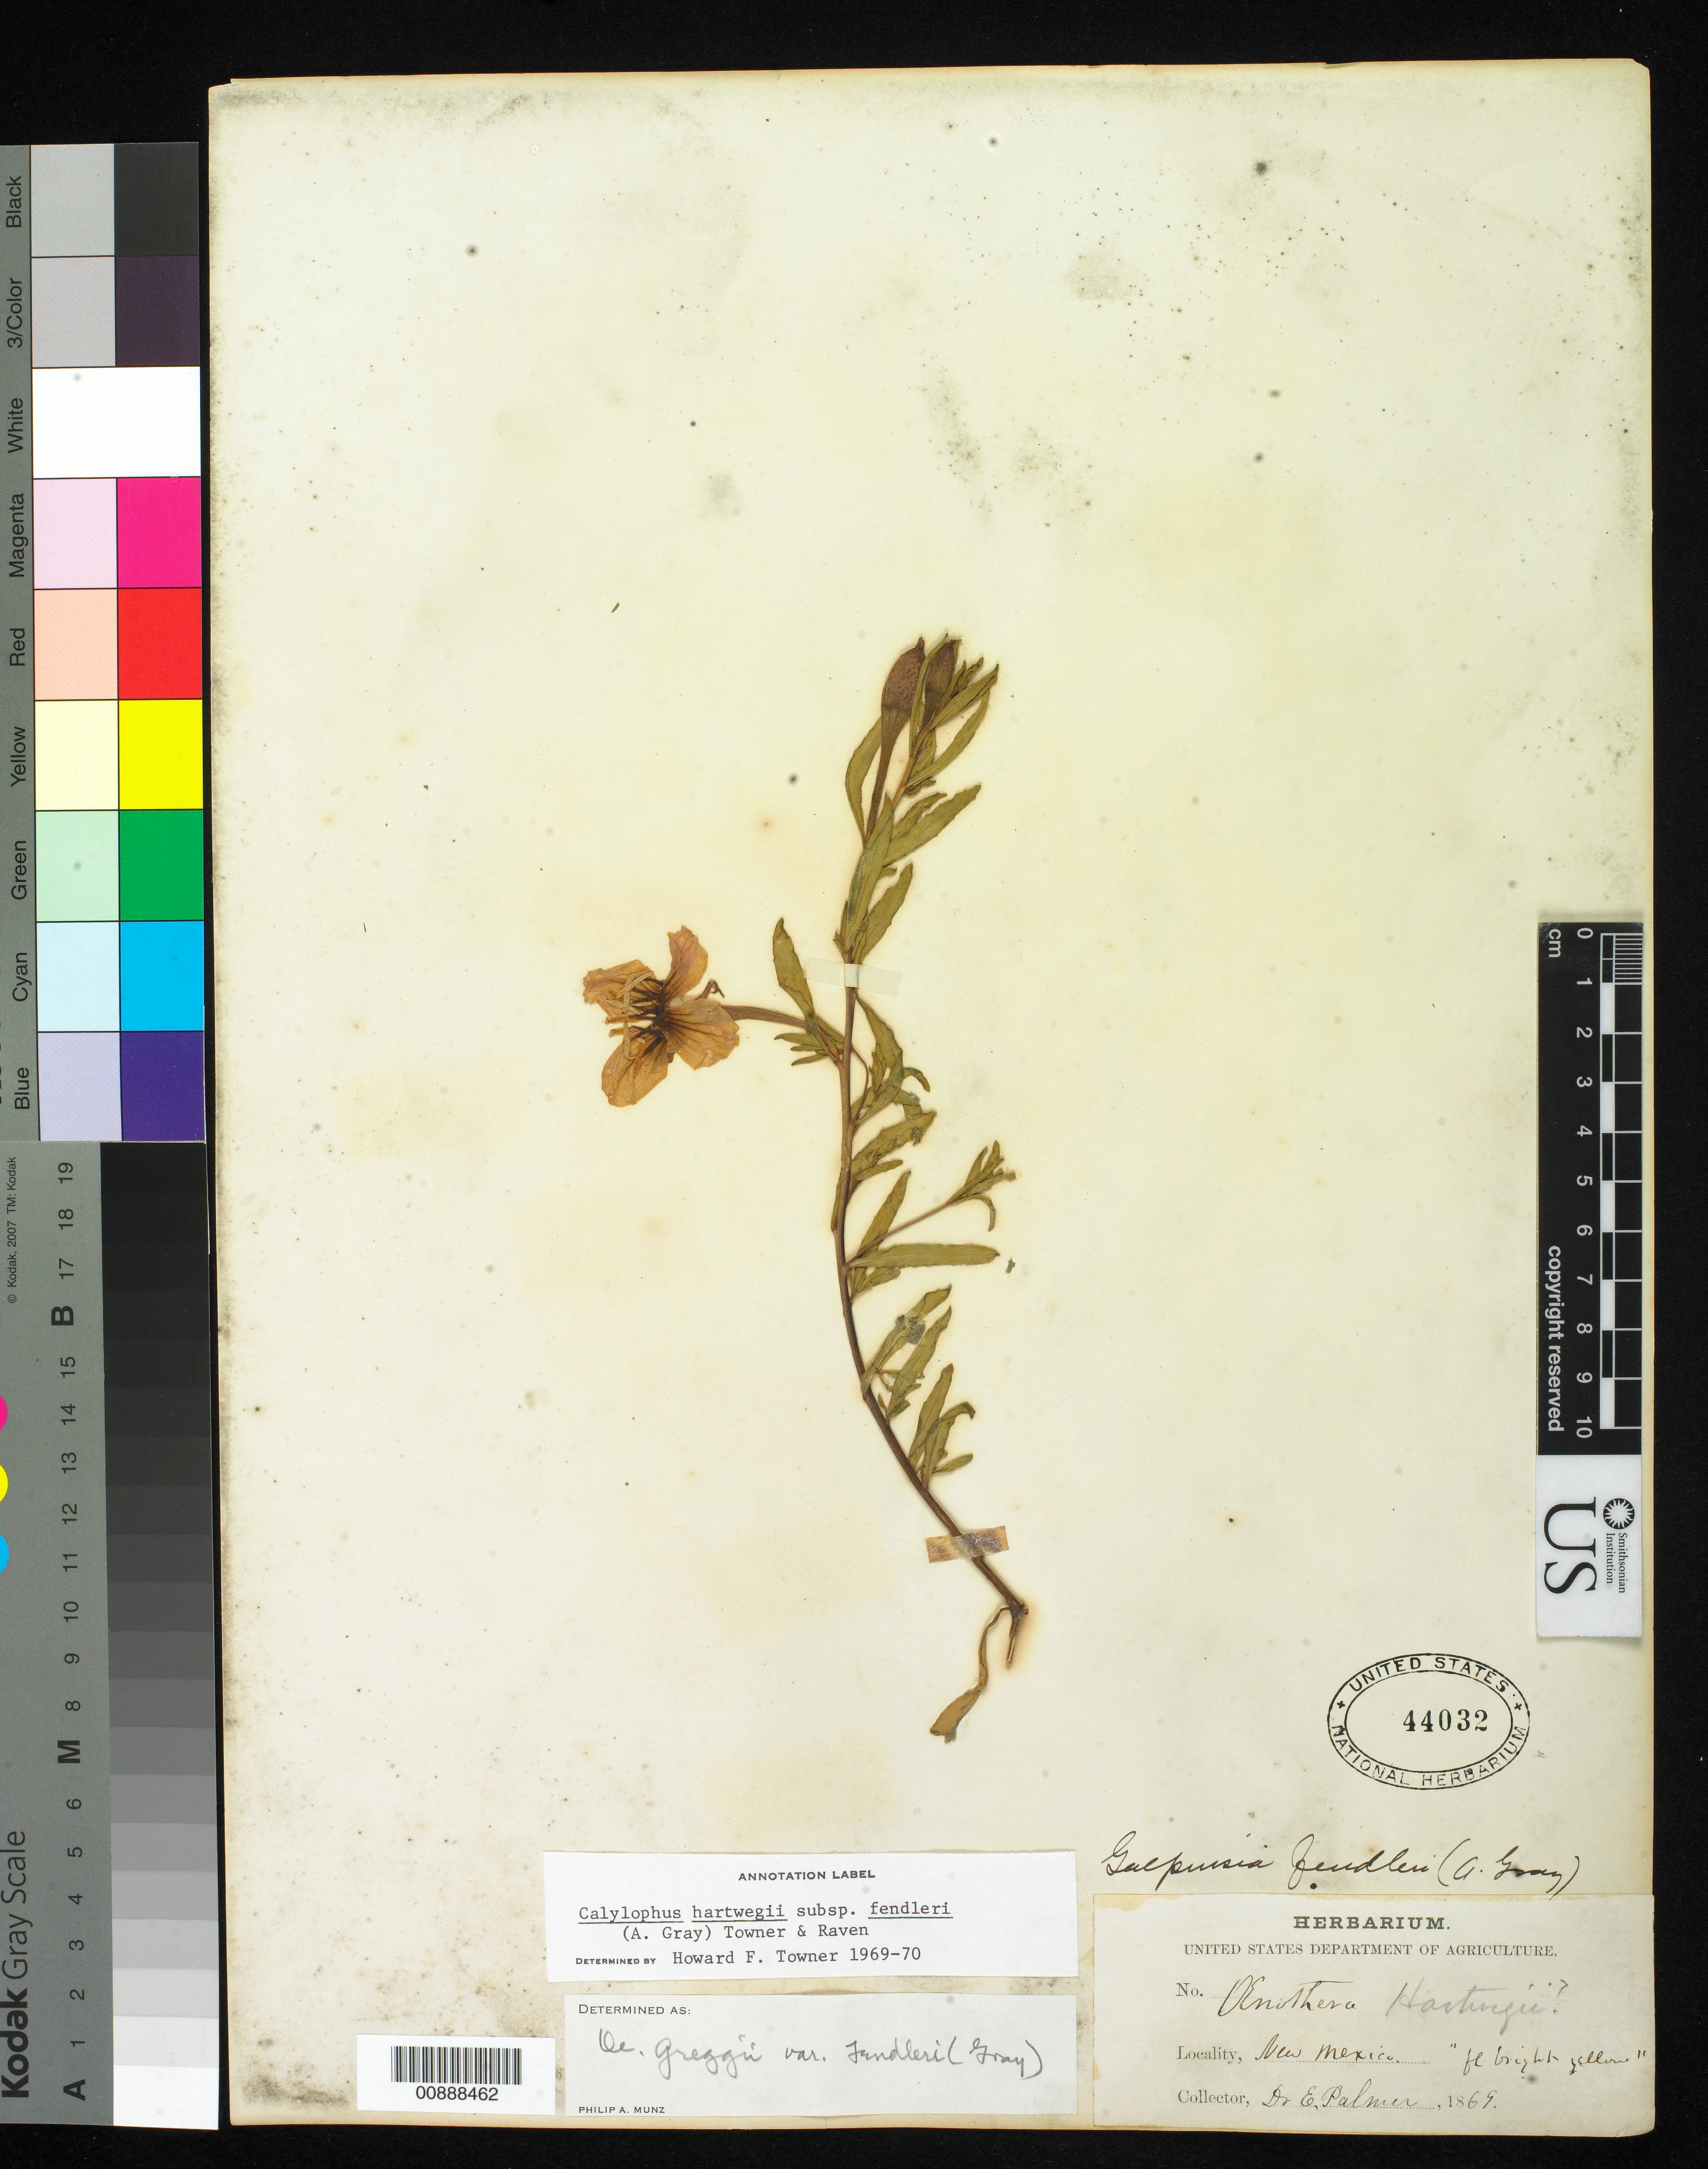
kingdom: Plantae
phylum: Tracheophyta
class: Magnoliopsida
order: Myrtales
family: Onagraceae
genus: Oenothera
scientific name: Oenothera hartwegii subsp. fendleri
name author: (A. Gray) W.L. Wagner & Hoch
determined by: Wagner, W. L., (BOT), Smithsonian Institution - National Museum of Natural History (UNITED STATES)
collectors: E. Palmer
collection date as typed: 1869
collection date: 1869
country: United States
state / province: New Mexico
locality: New Mexico.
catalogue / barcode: US 44032